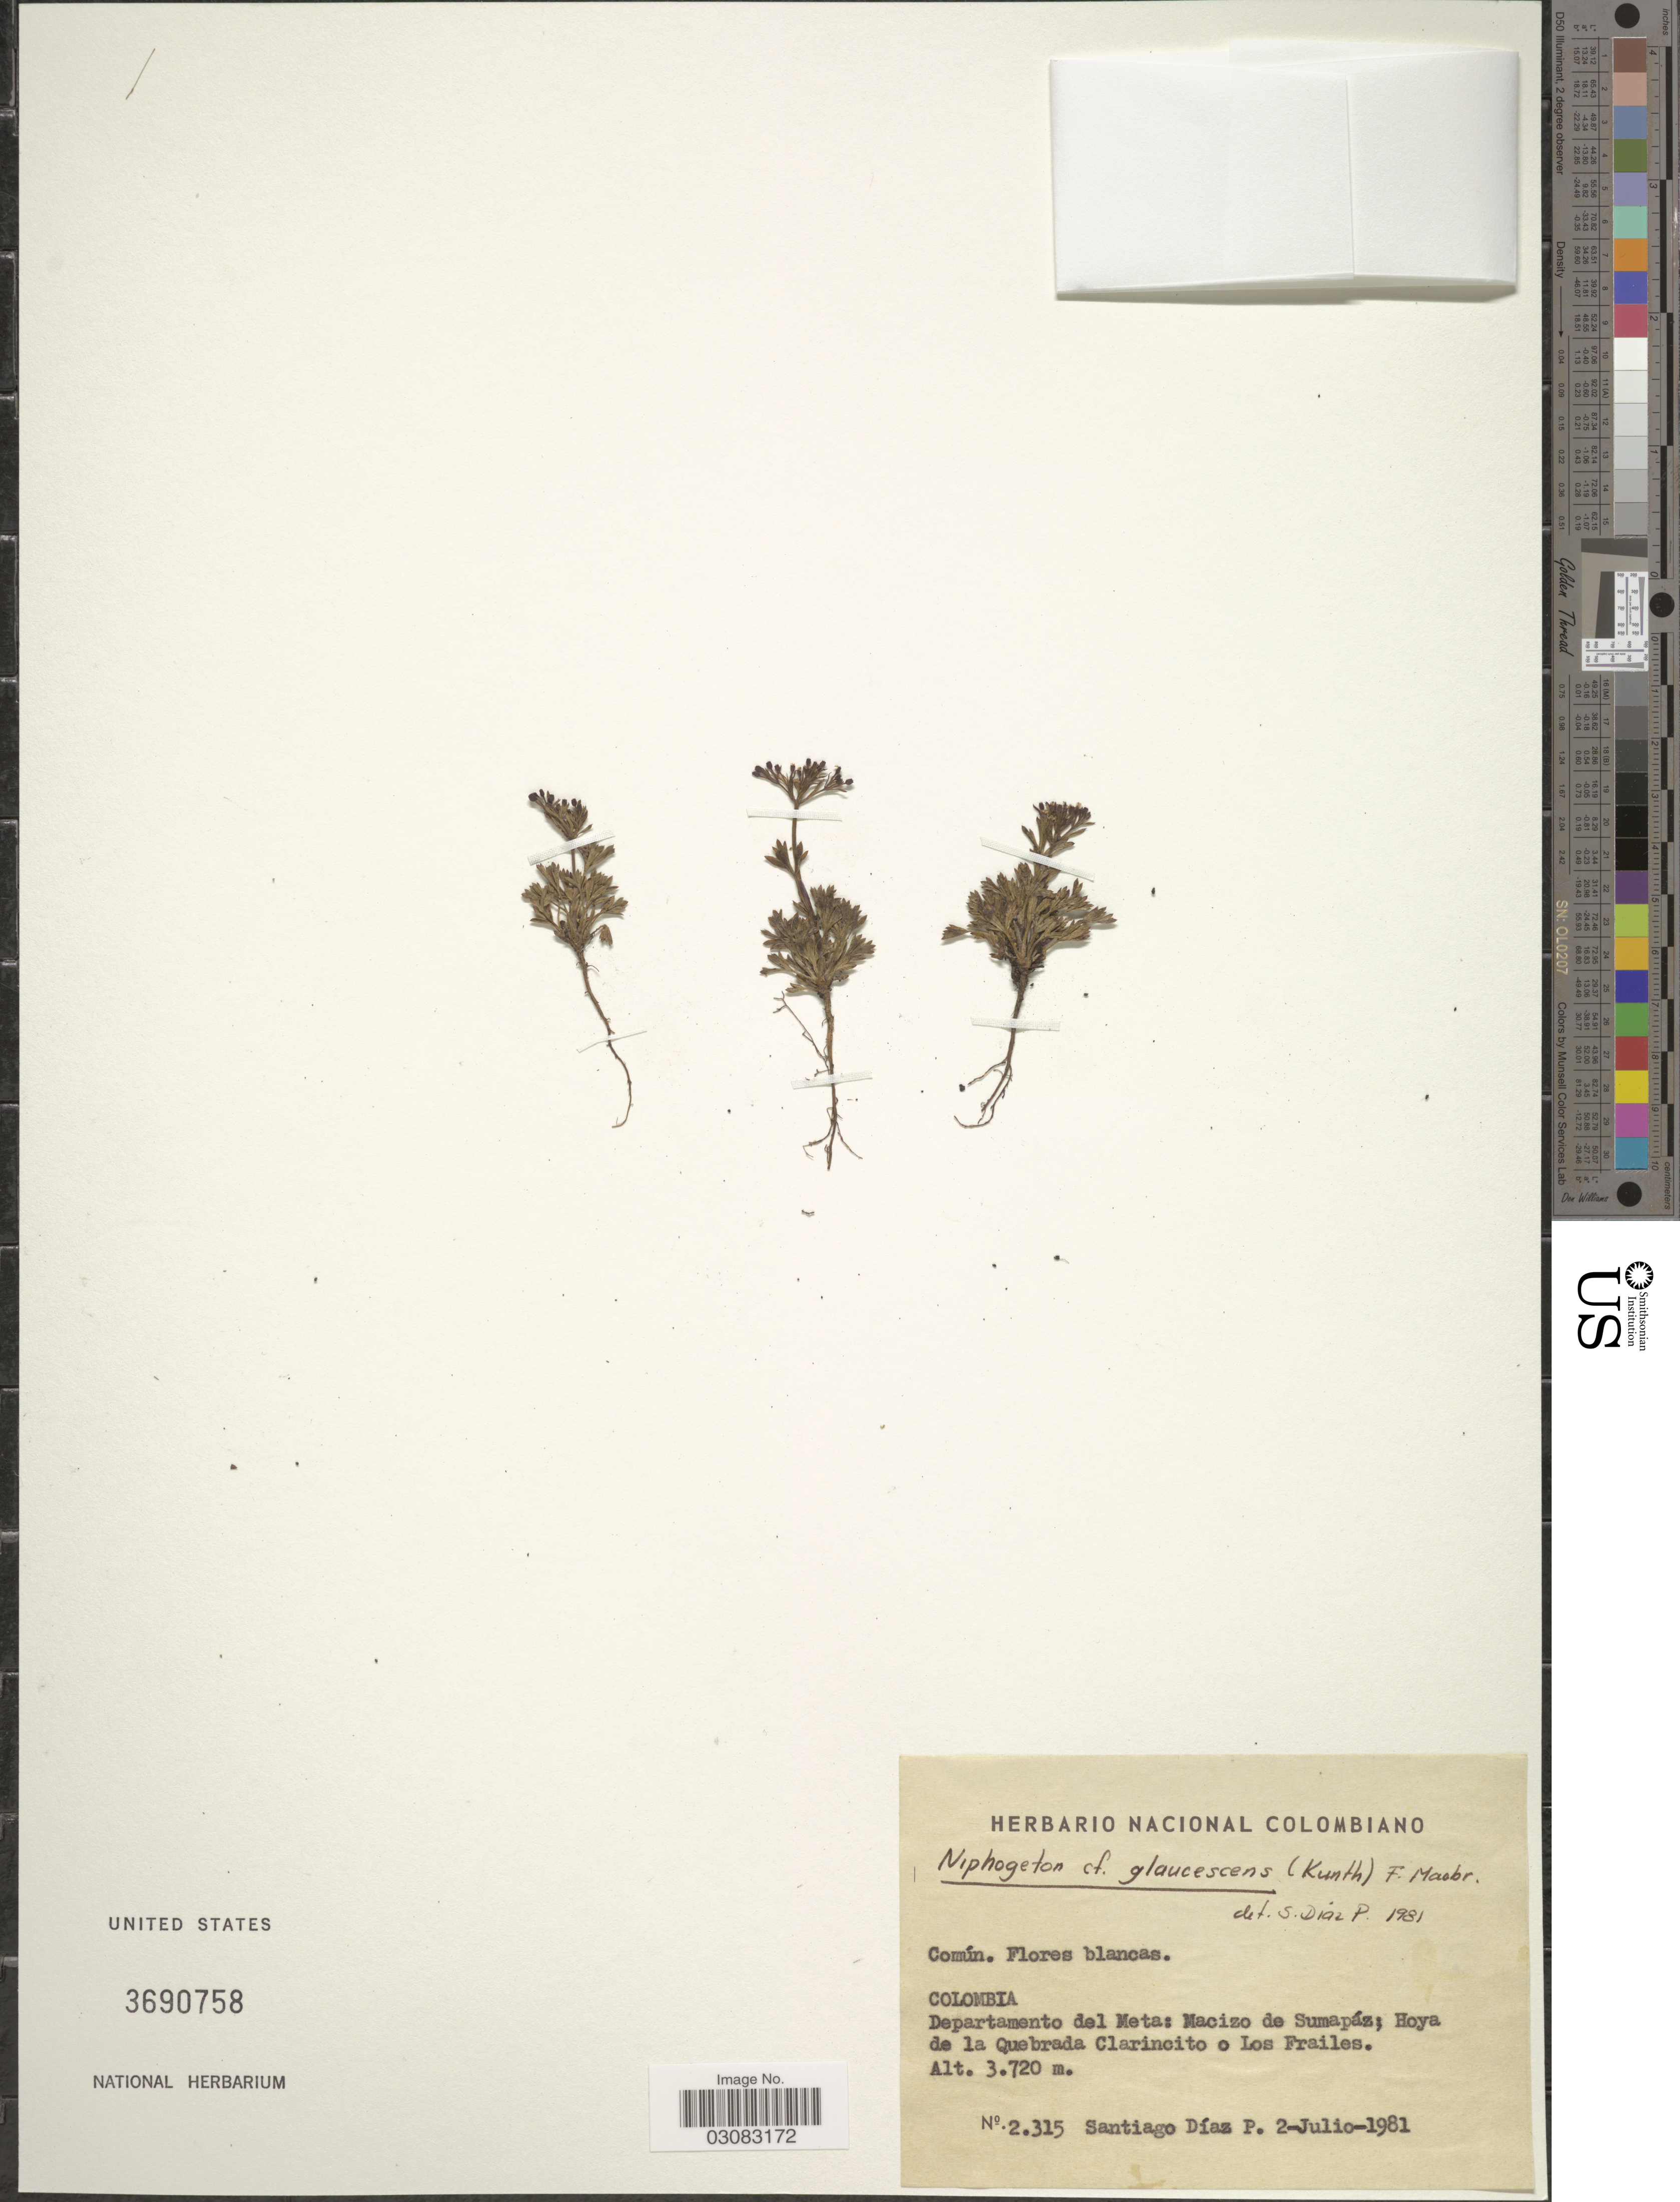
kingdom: Plantae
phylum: Tracheophyta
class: Magnoliopsida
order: Apiales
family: Apiaceae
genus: Niphogeton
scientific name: Niphogeton glaucescens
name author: (Kunth) J.F. Macbr.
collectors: S. Diaz P.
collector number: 2315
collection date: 1981-07-02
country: Colombia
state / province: Meta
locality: Departamento del Meta: Macizo de Sumapáz; Hoya de la Quebrada Clarincito o Los Frailes.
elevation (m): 3720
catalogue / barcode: US 3690758